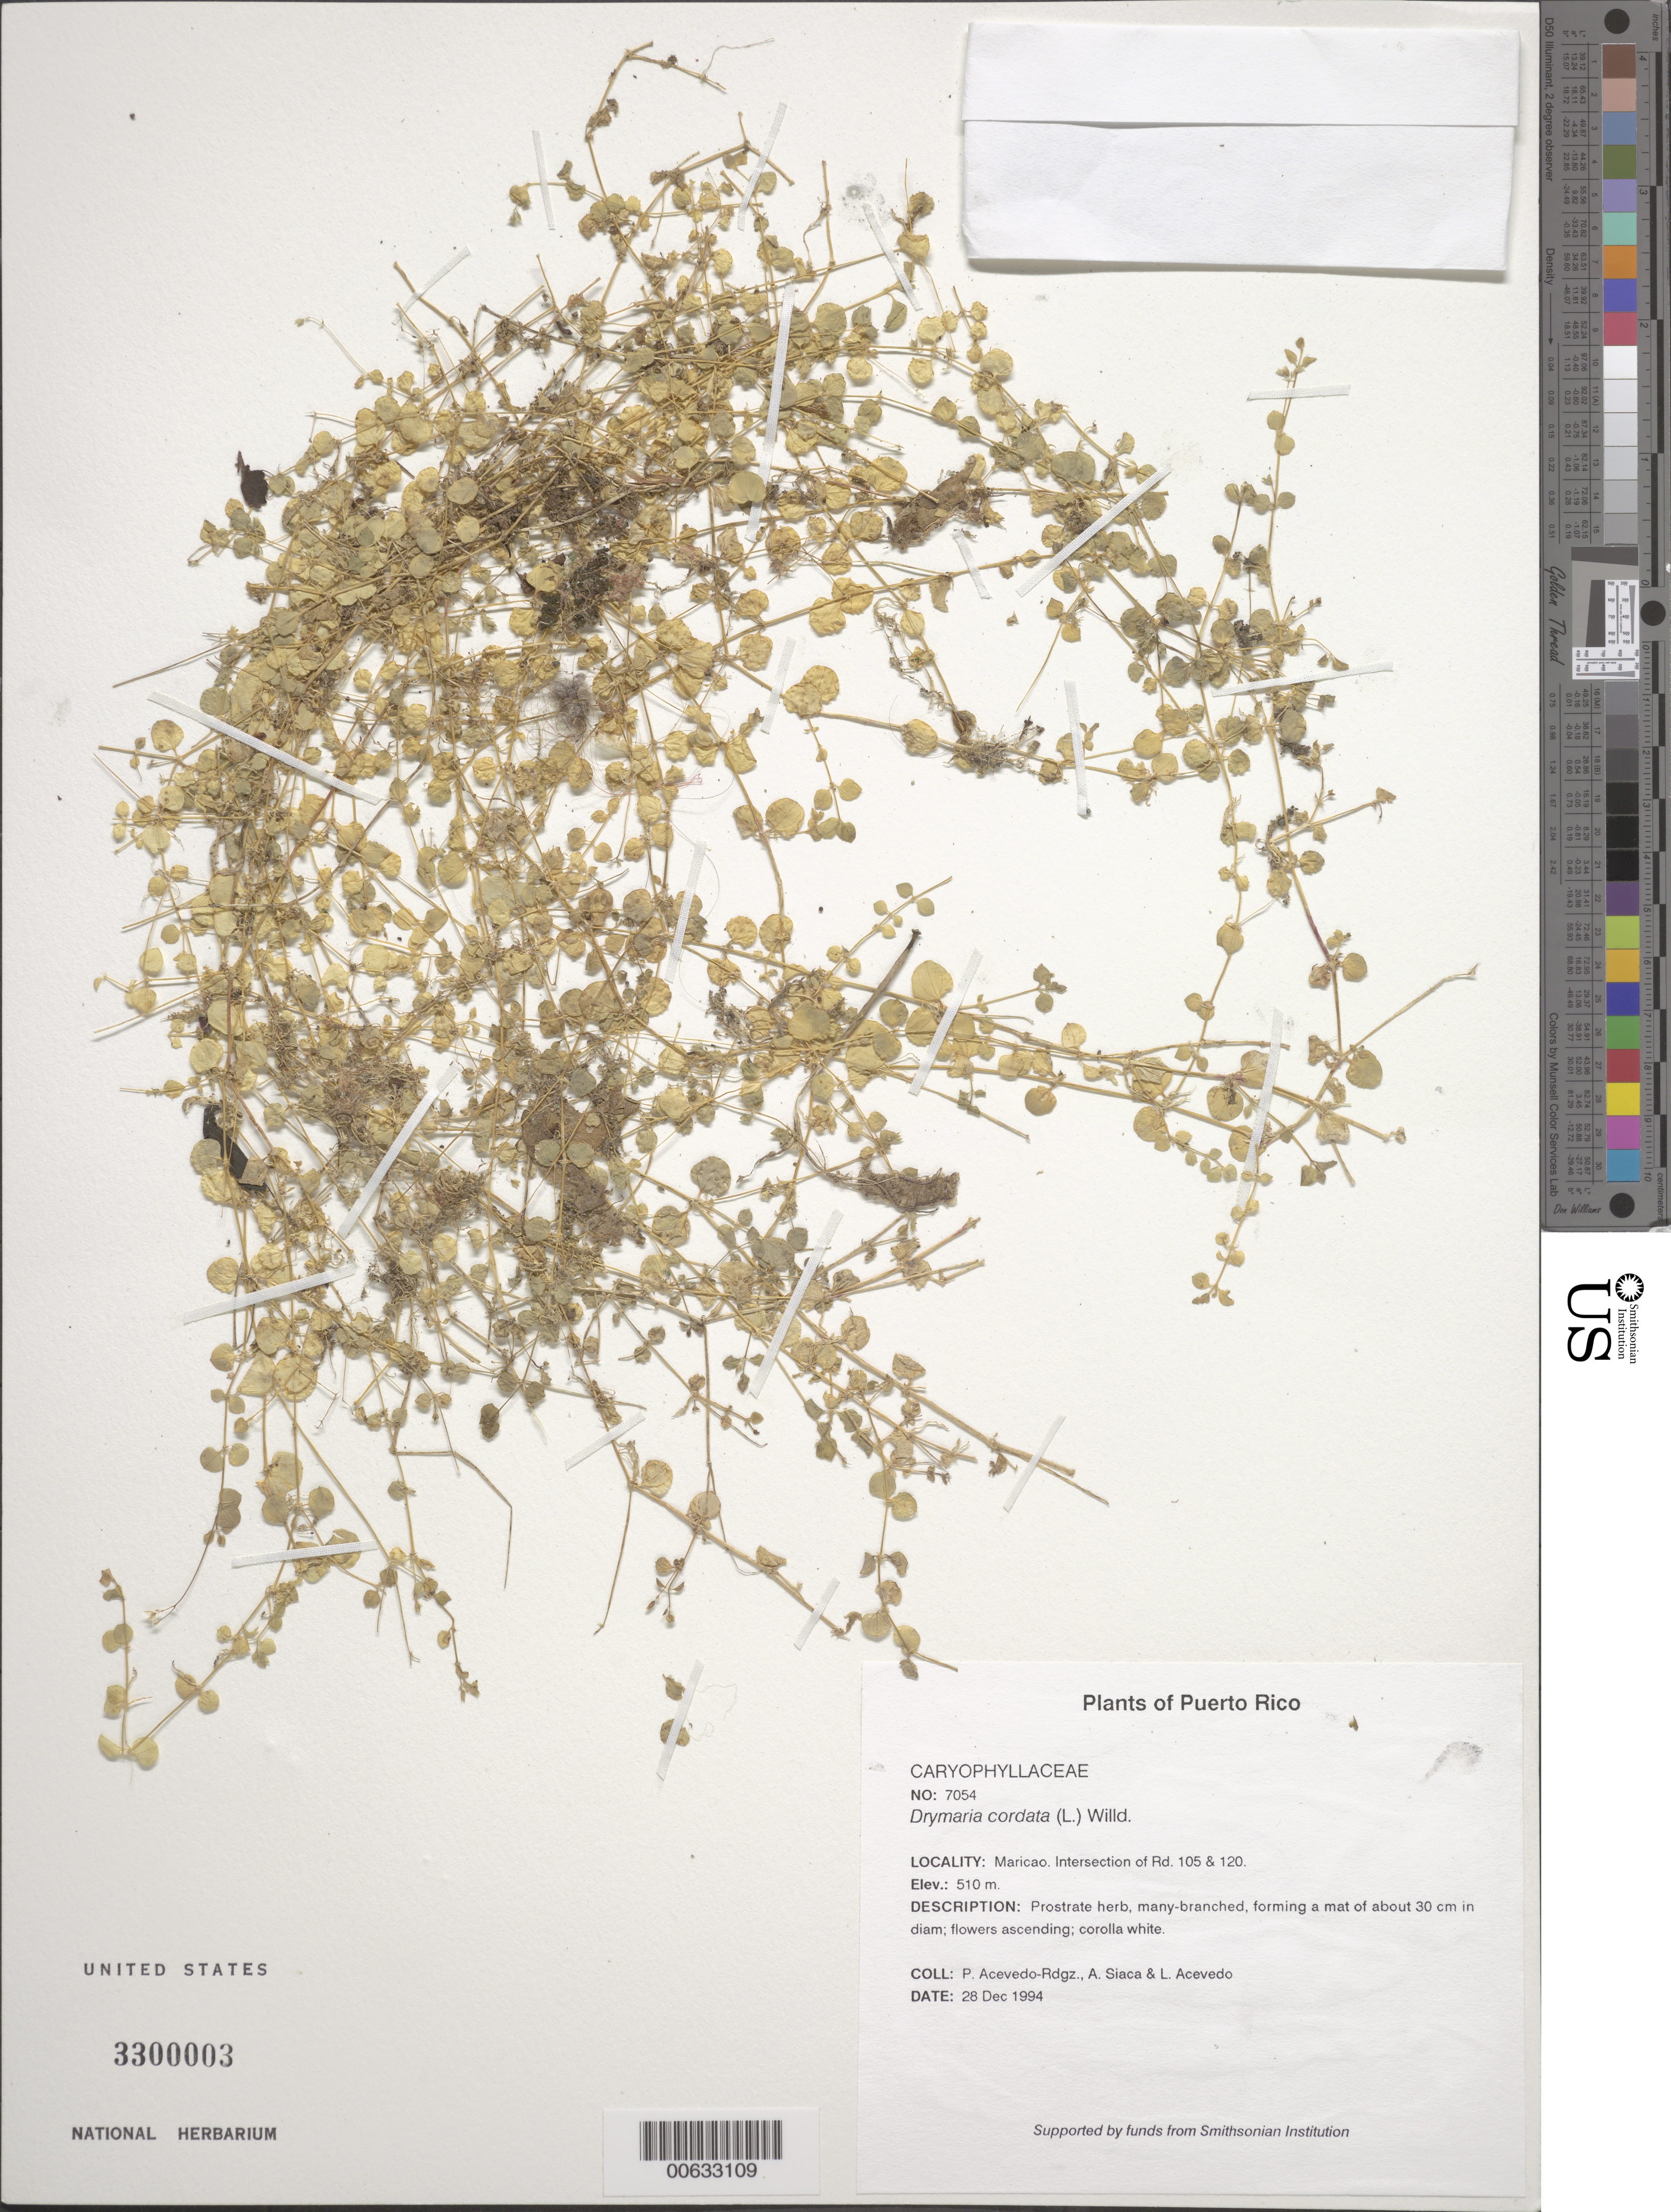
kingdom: Plantae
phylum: Tracheophyta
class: Magnoliopsida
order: Caryophyllales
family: Caryophyllaceae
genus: Drymaria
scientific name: Drymaria cordata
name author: (L.) Willd. ex Schult.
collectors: P. Acevedo-Rodr., A. Siaca & L. Acevedo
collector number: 7054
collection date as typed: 28 Dec 1994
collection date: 1994-12-28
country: Puerto Rico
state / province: Maricao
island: Puerto Rico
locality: Maricao. Intersection of Rd. 105 & 120.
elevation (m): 510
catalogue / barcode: US 3300003